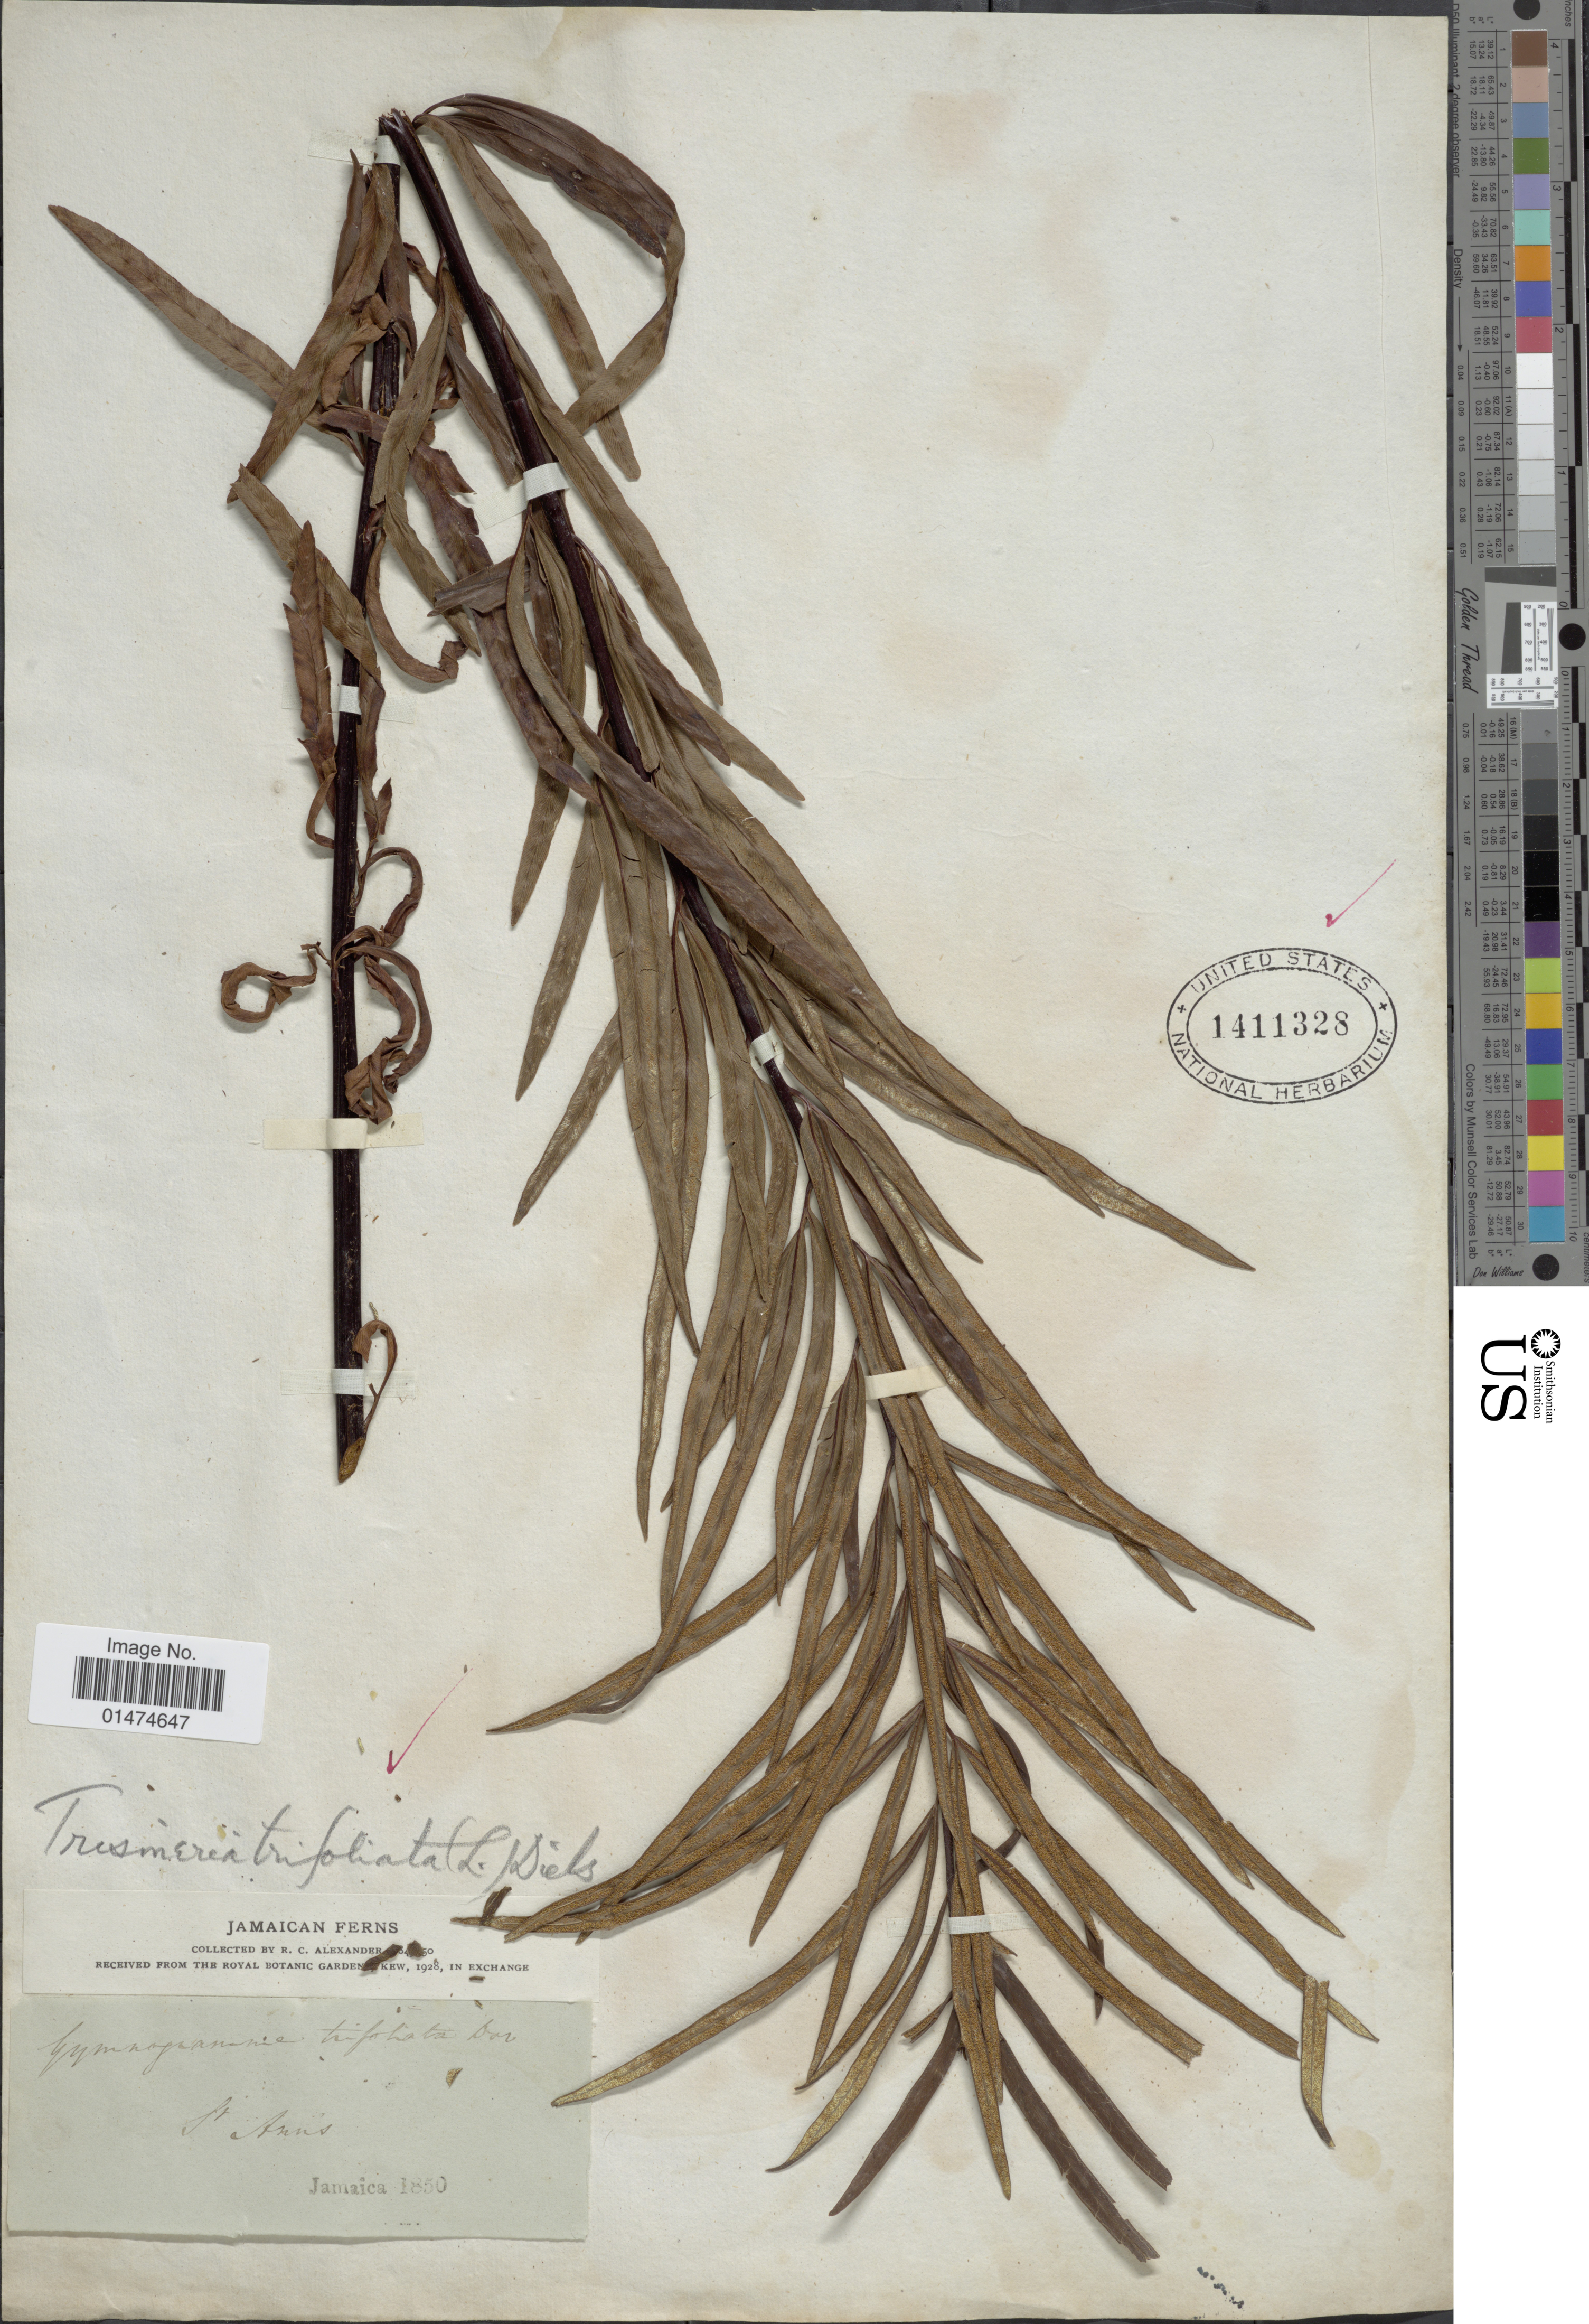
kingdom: Plantae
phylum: Tracheophyta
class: Polypodiopsida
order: Polypodiales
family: Pteridaceae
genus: Pityrogramma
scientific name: Pityrogramma trifoliata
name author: (L.) R.M. Tryon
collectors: R. C. Alexander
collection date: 1850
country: Jamaica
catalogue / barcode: US 1411328